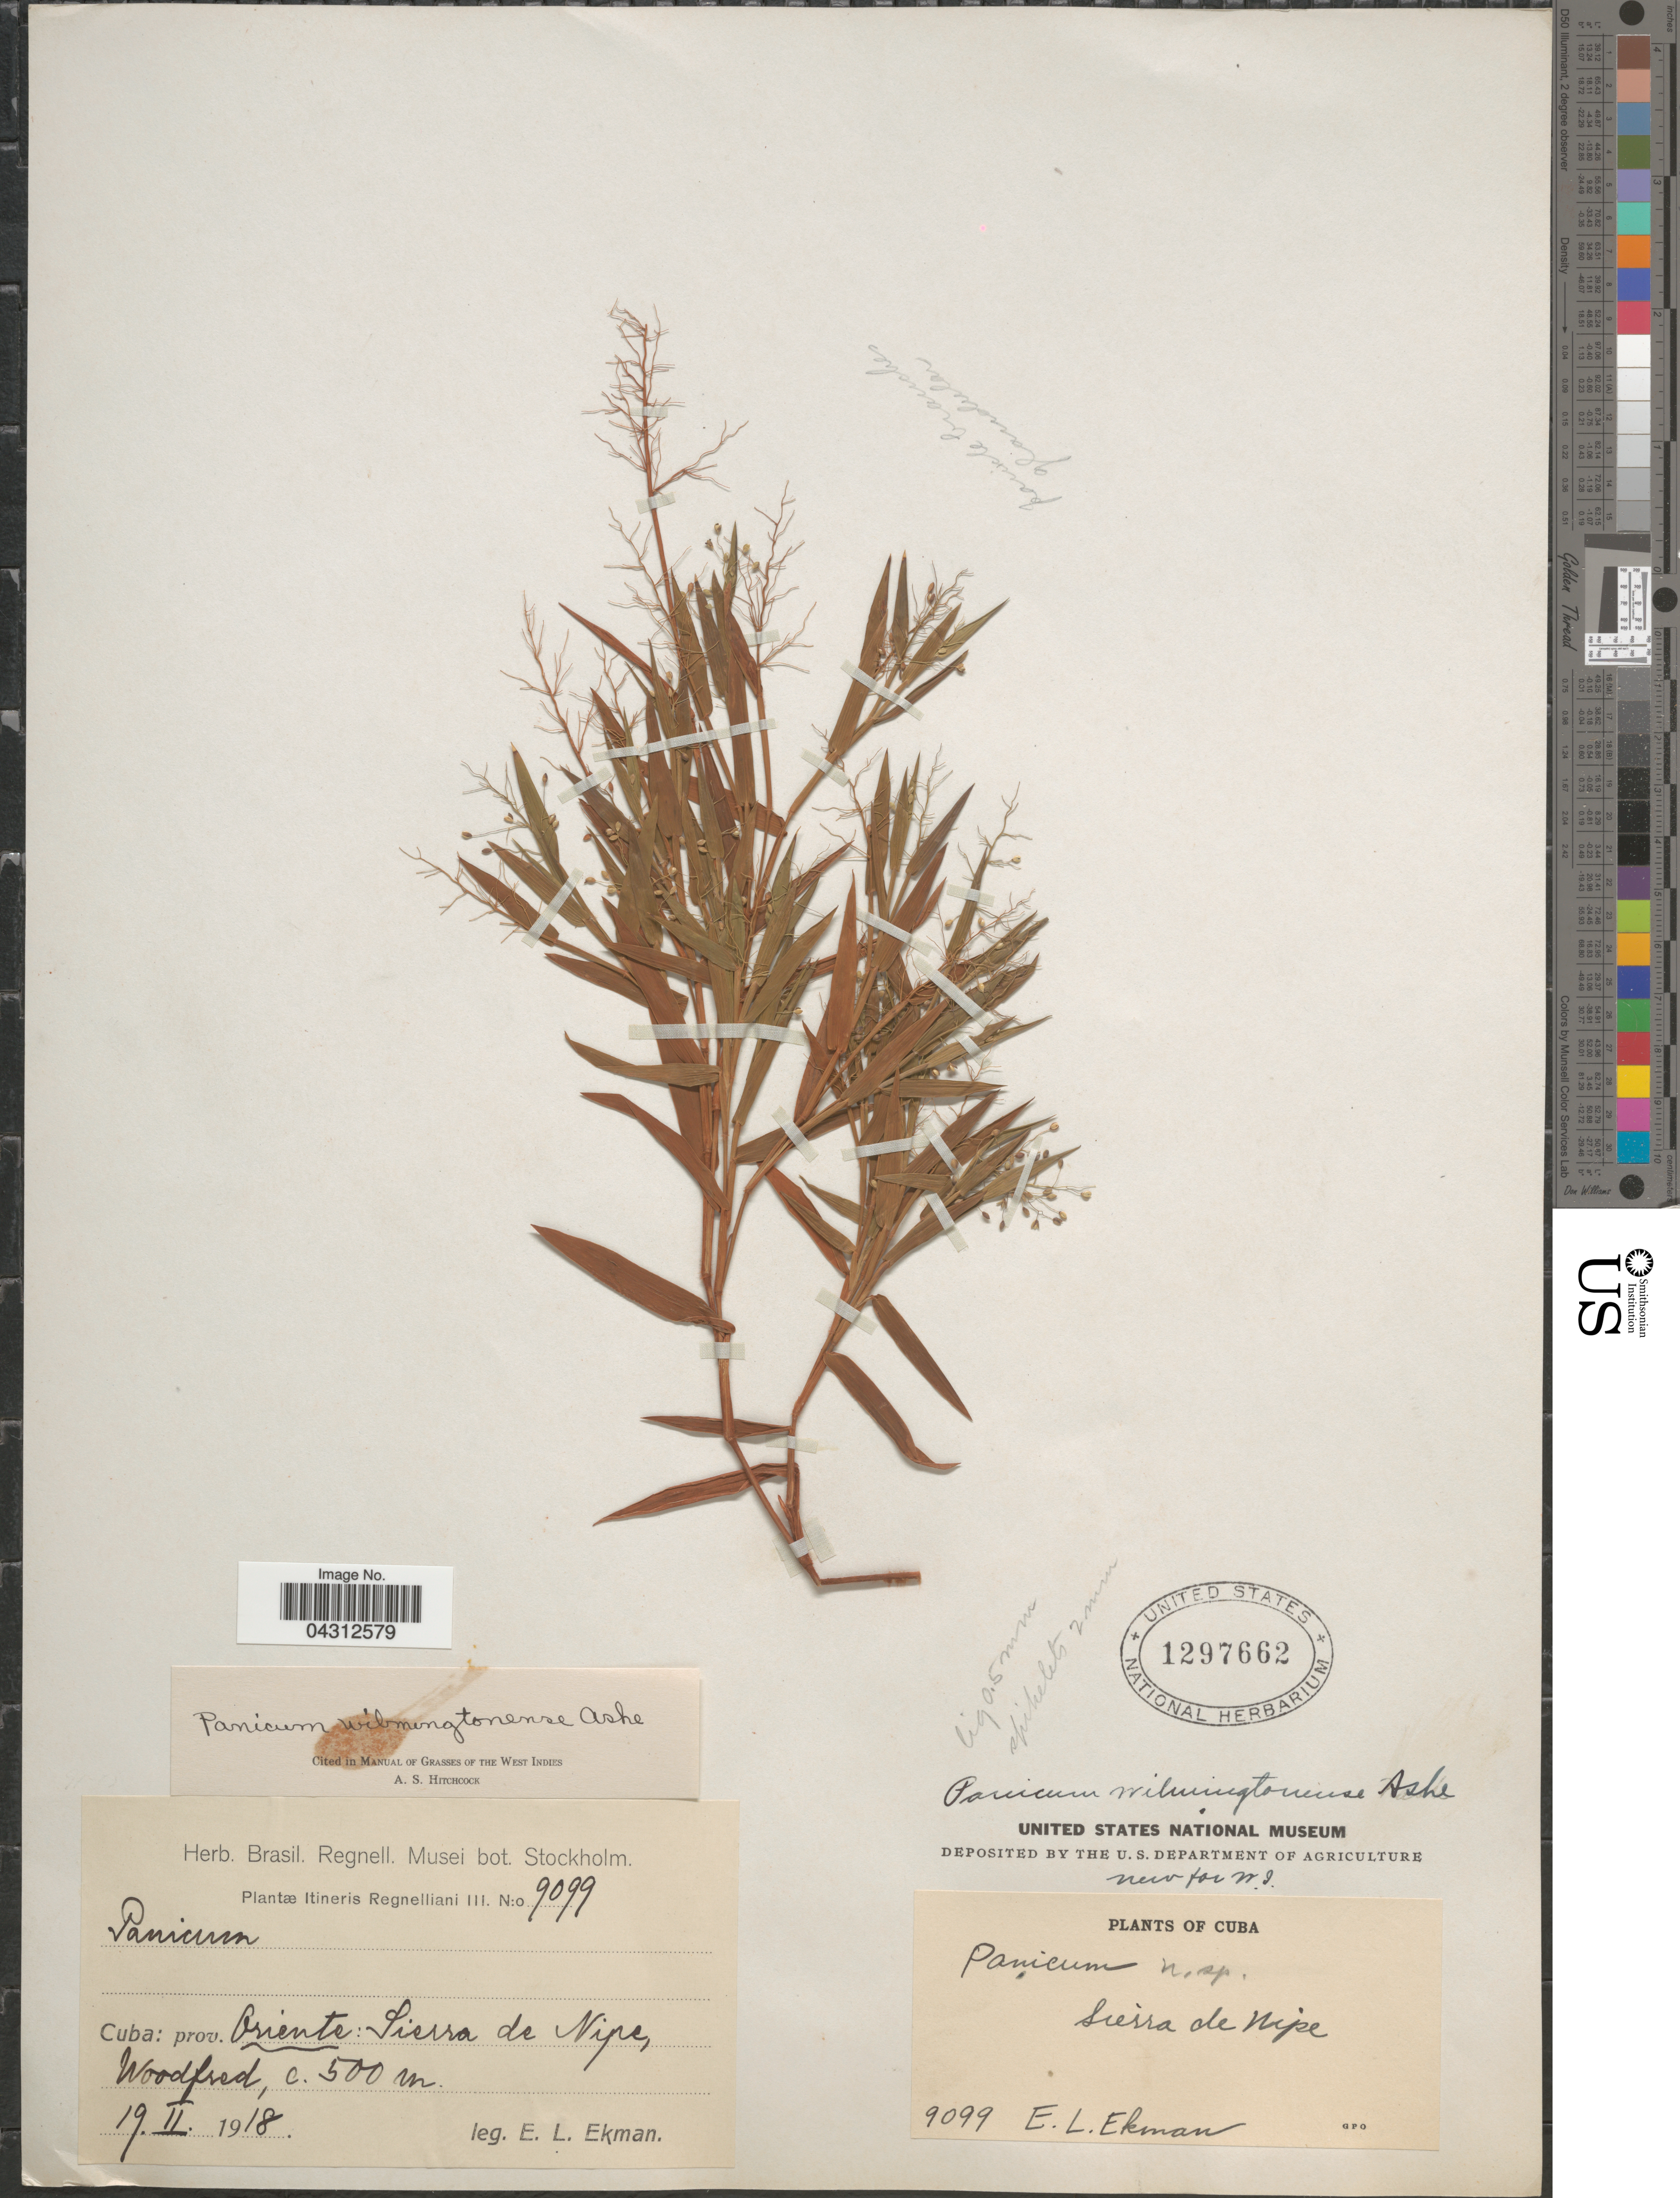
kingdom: Plantae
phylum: Tracheophyta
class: Liliopsida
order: Poales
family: Poaceae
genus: Dichanthelium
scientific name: Dichanthelium portoricense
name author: (Desv. ex Ham.) B.F. Hansen & Wunderlin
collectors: E. L. Ekman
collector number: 9099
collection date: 1918-02-19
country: Cuba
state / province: Oriente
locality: Itineris Regnelliani III. Sierra de Nipe, Woodfred.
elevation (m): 500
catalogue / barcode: US 1297662